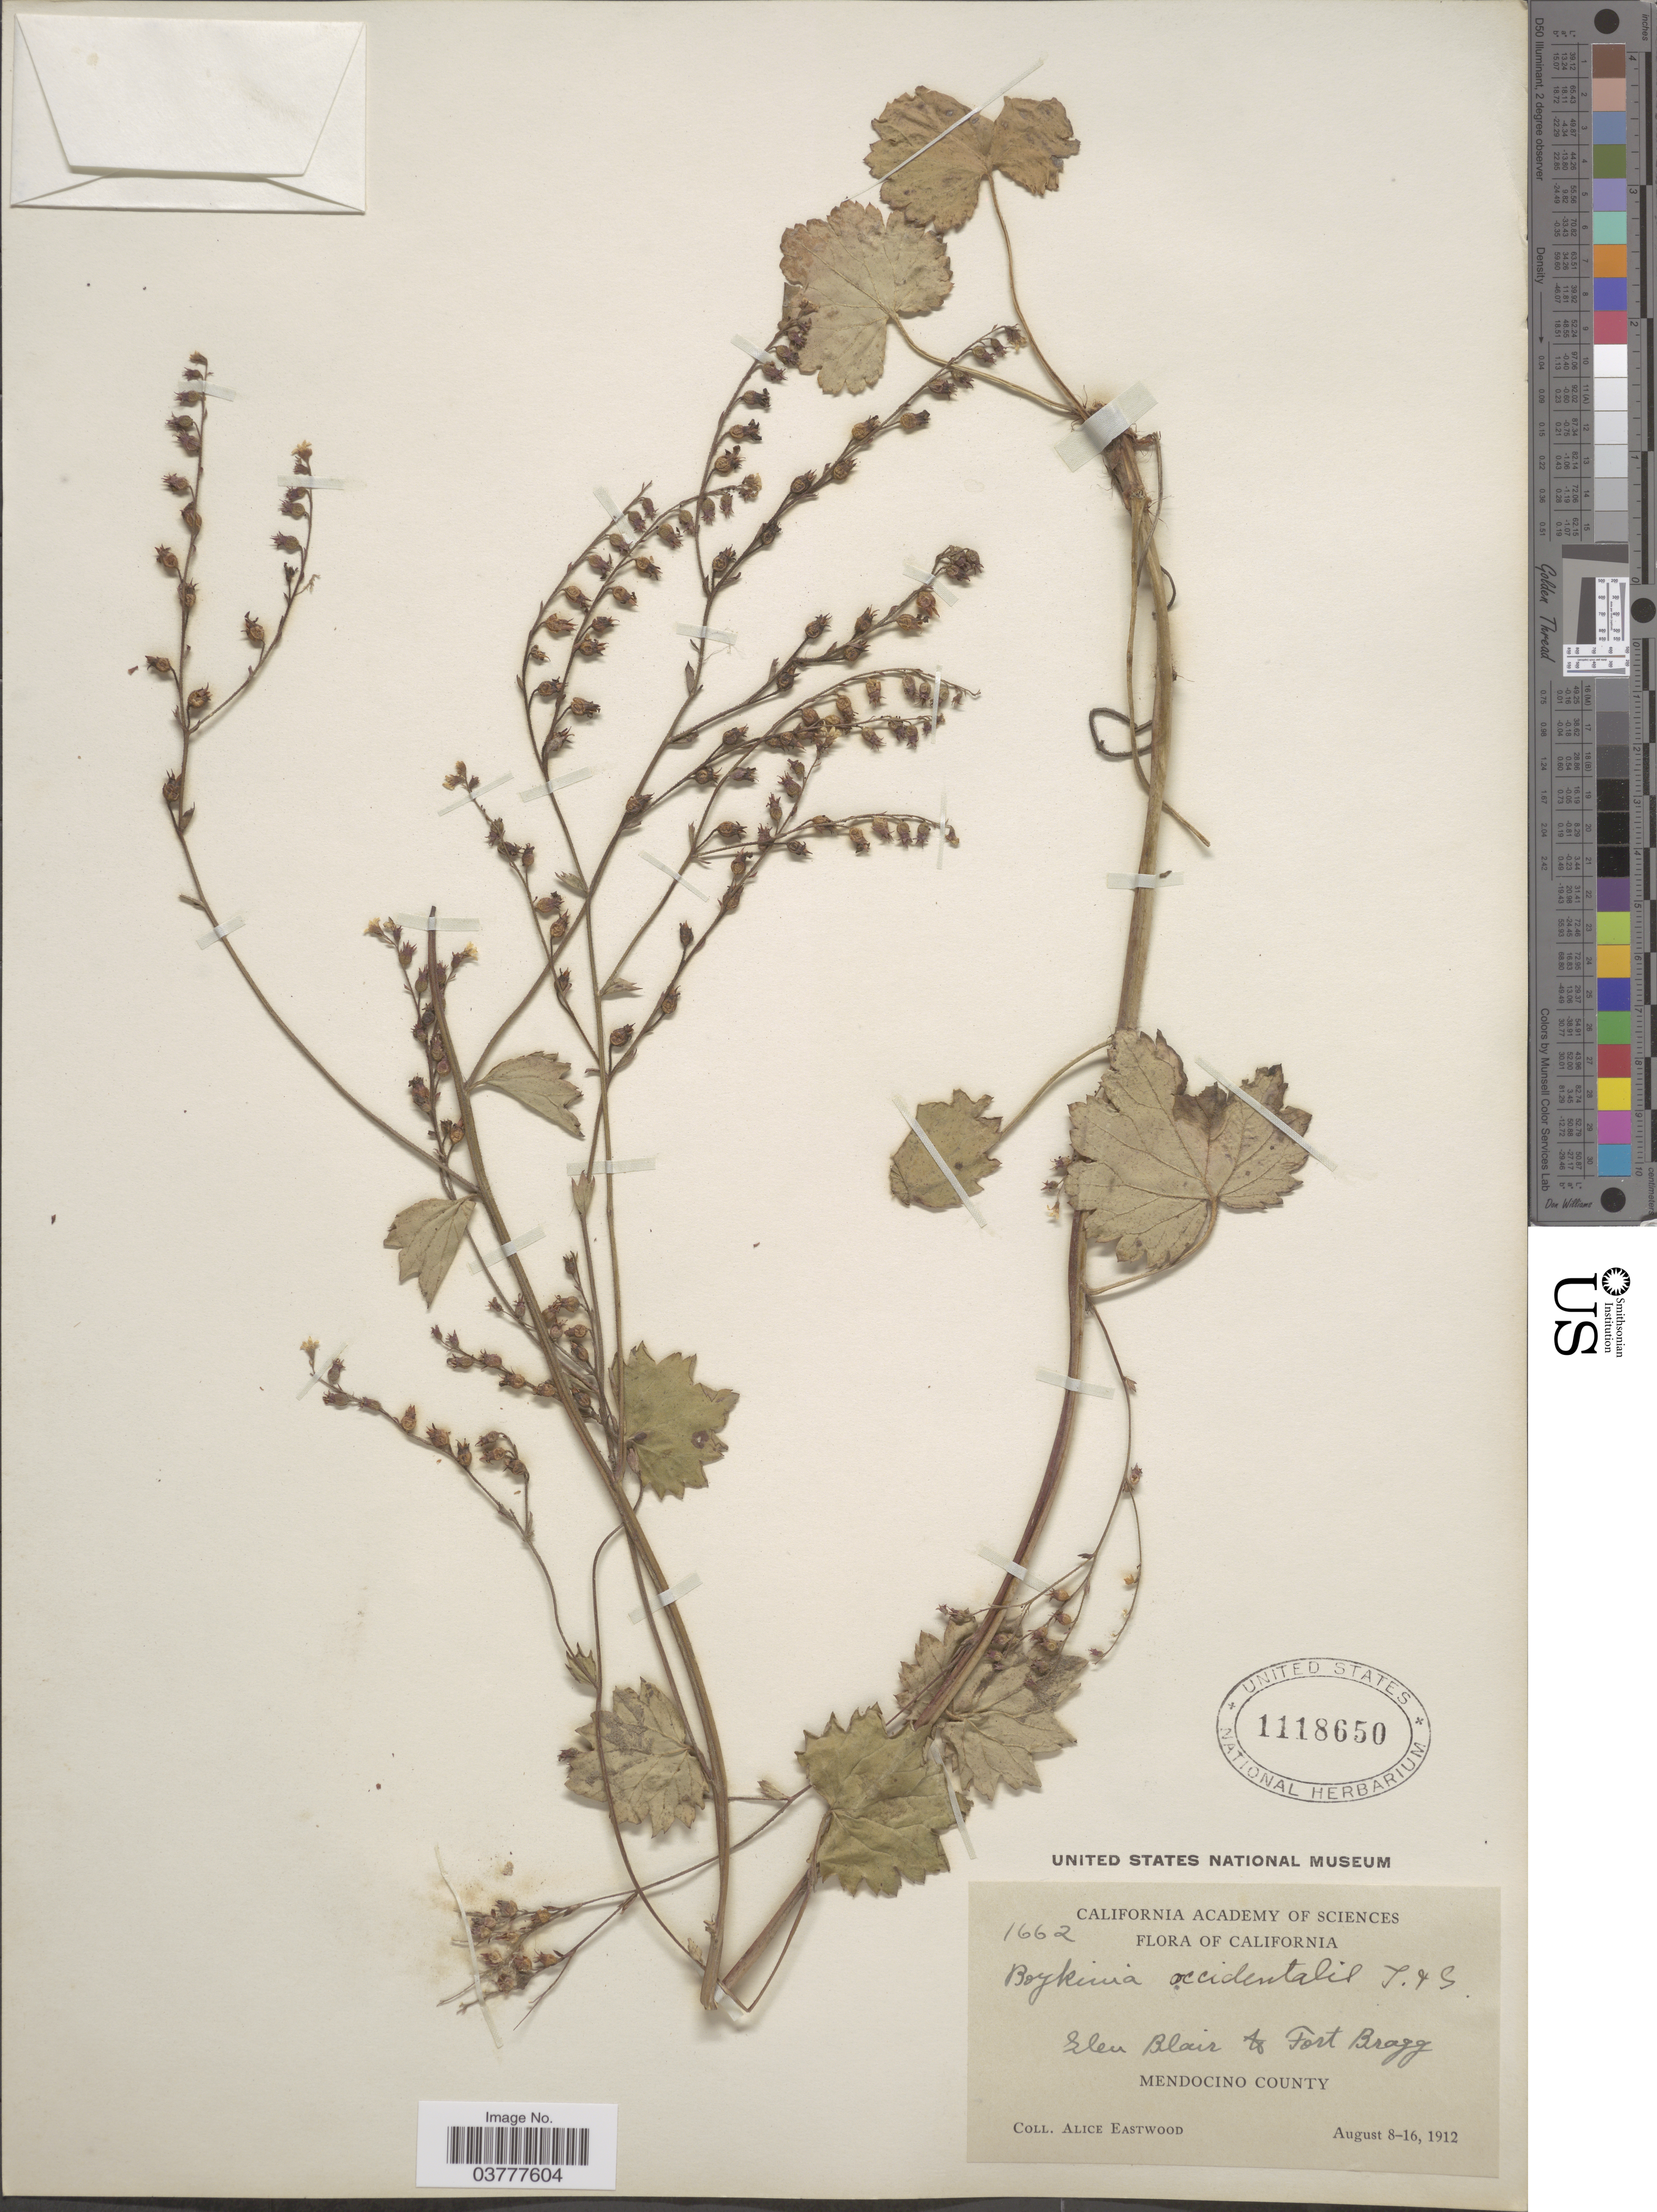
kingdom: Plantae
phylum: Tracheophyta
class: Magnoliopsida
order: Saxifragales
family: Saxifragaceae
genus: Boykinia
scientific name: Boykinia major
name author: A. Gray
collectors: A. Eastwood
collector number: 1662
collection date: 1912-08-08/1912-08-16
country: United States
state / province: California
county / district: Mendocino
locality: Glen Blair to Fort Bragg. Mendocino County.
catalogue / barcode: US 1116850